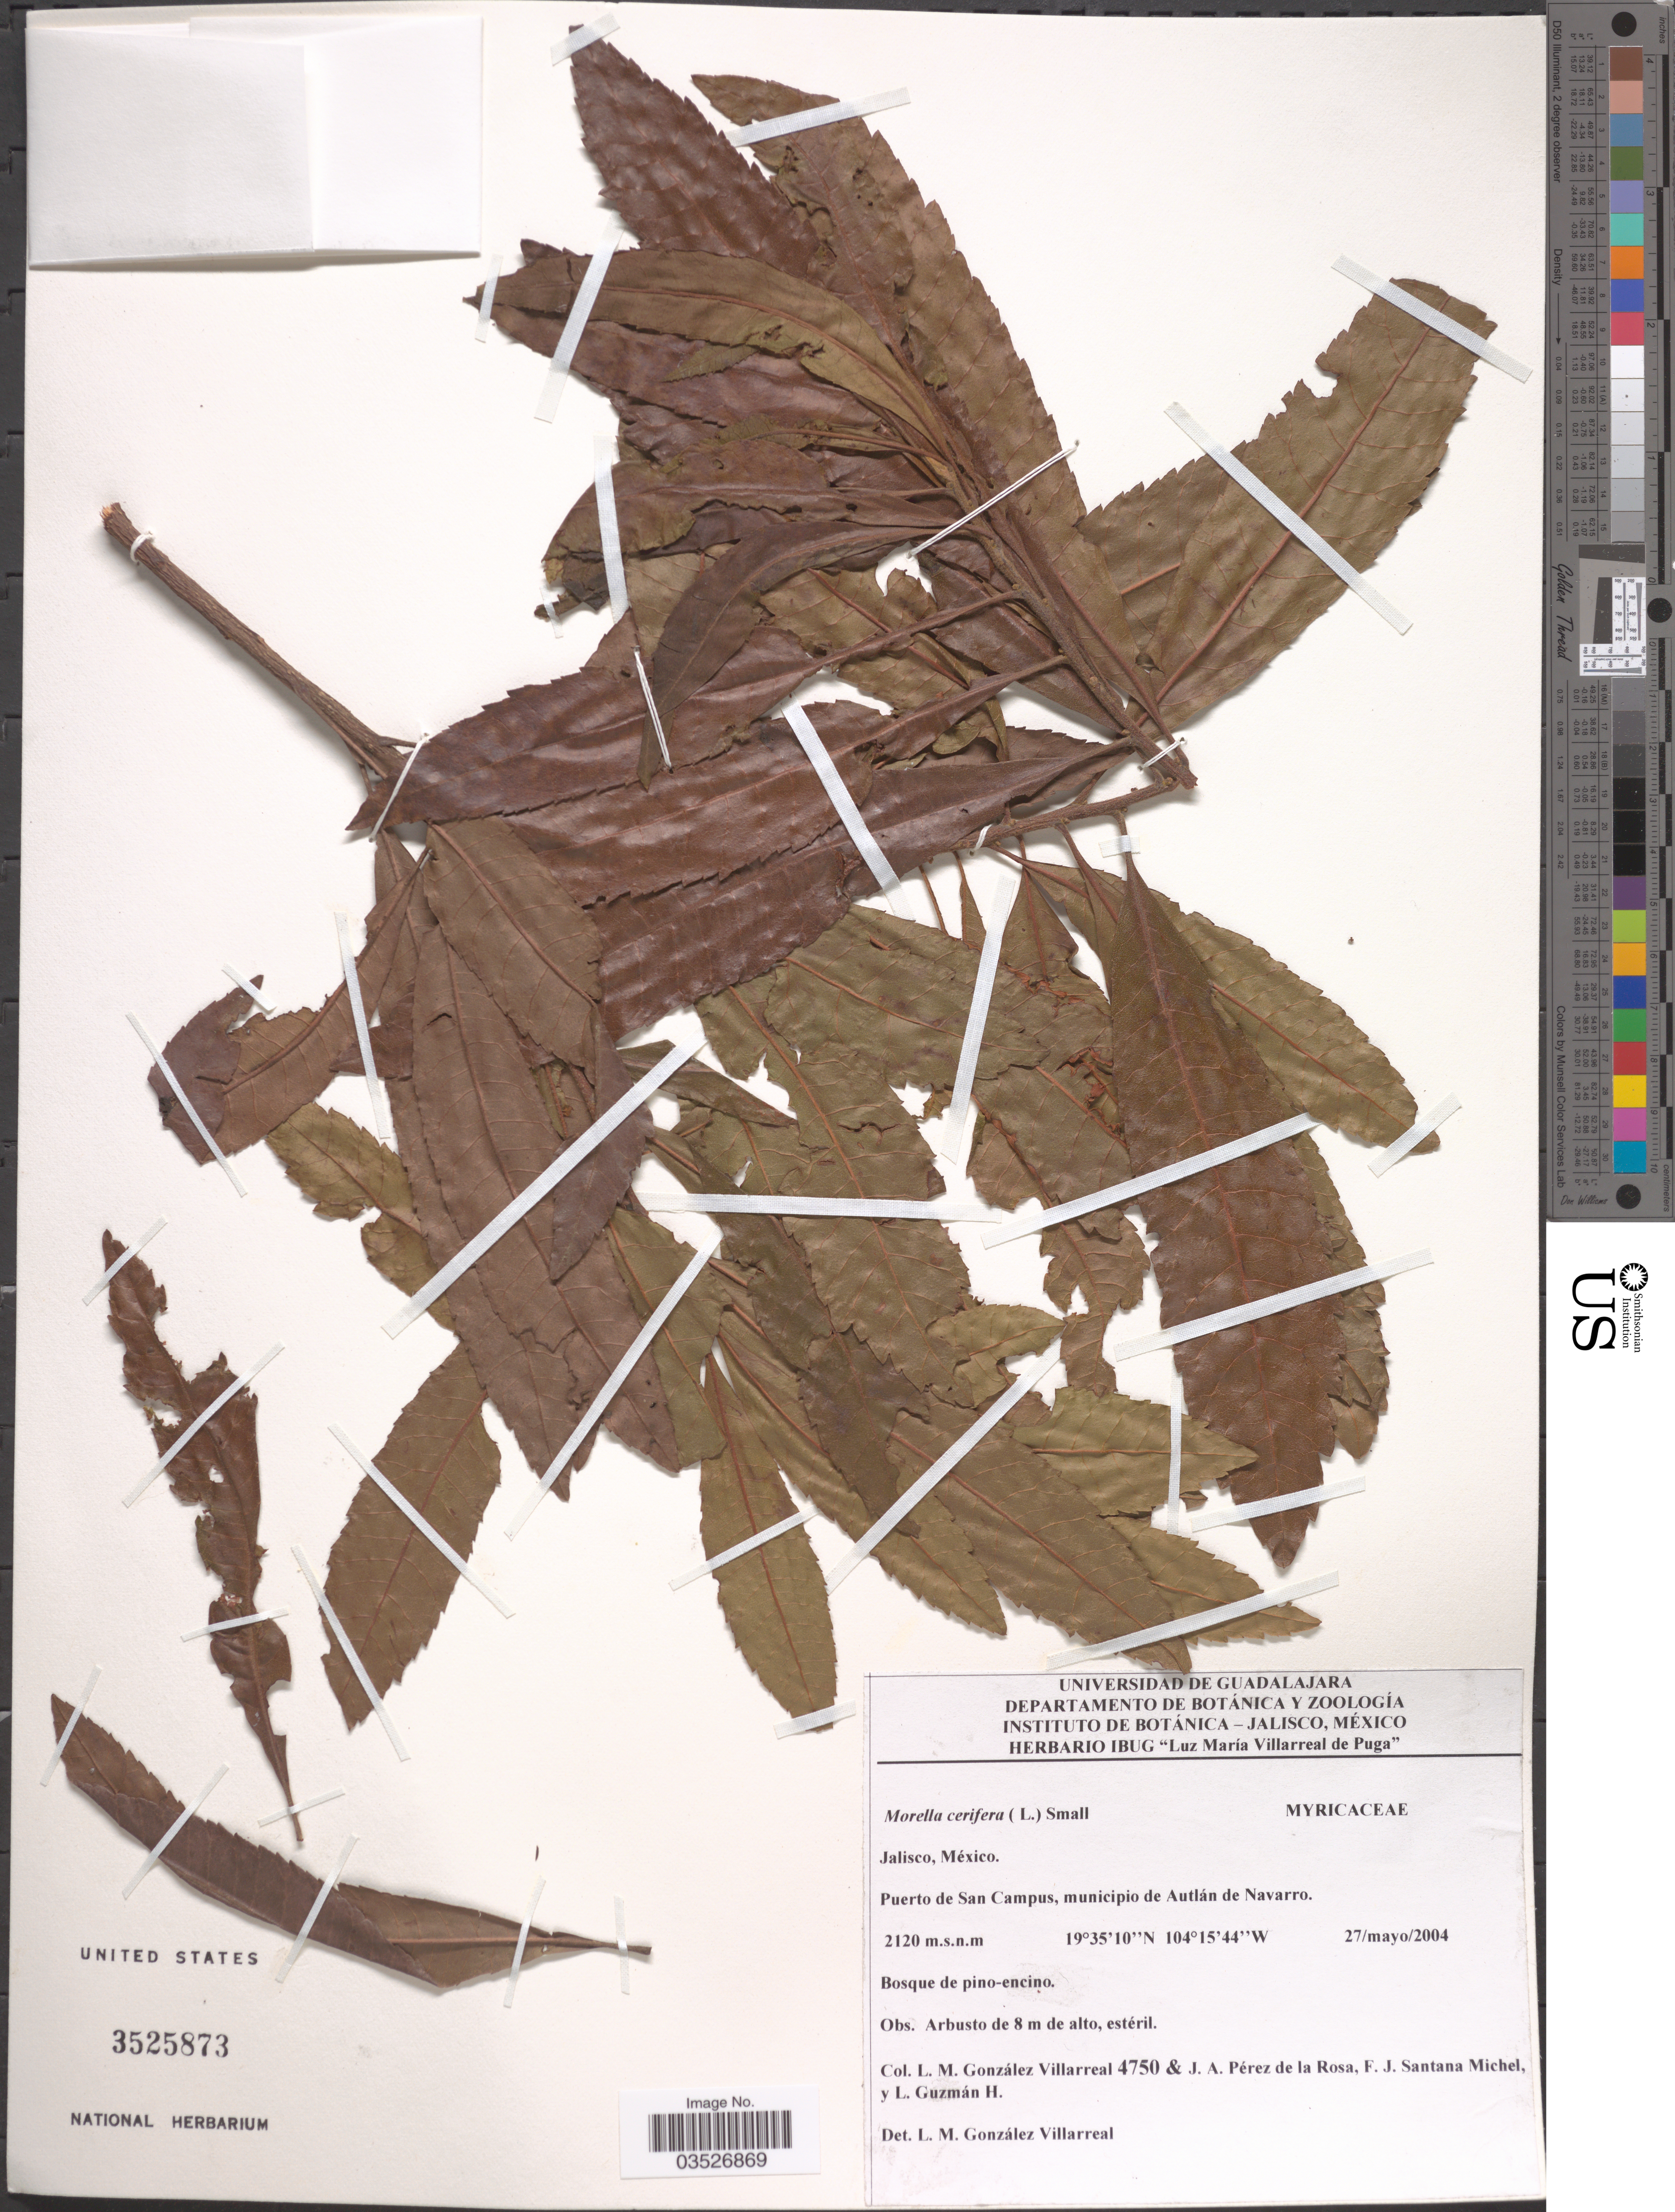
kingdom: Plantae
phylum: Tracheophyta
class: Magnoliopsida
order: Fagales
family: Myricaceae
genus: Morella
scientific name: Morella cerifera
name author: (L.) Small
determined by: Wilbur, R. L.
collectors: L. M. González, J. A. Pérez de la Rosa, F. J. Santana M. & L. Guzmán H.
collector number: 4750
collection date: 2004-05-27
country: Mexico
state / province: Jalisco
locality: Puerto de San Campus, municipio de Autlán de Navarro.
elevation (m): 2120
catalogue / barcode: US 3525873